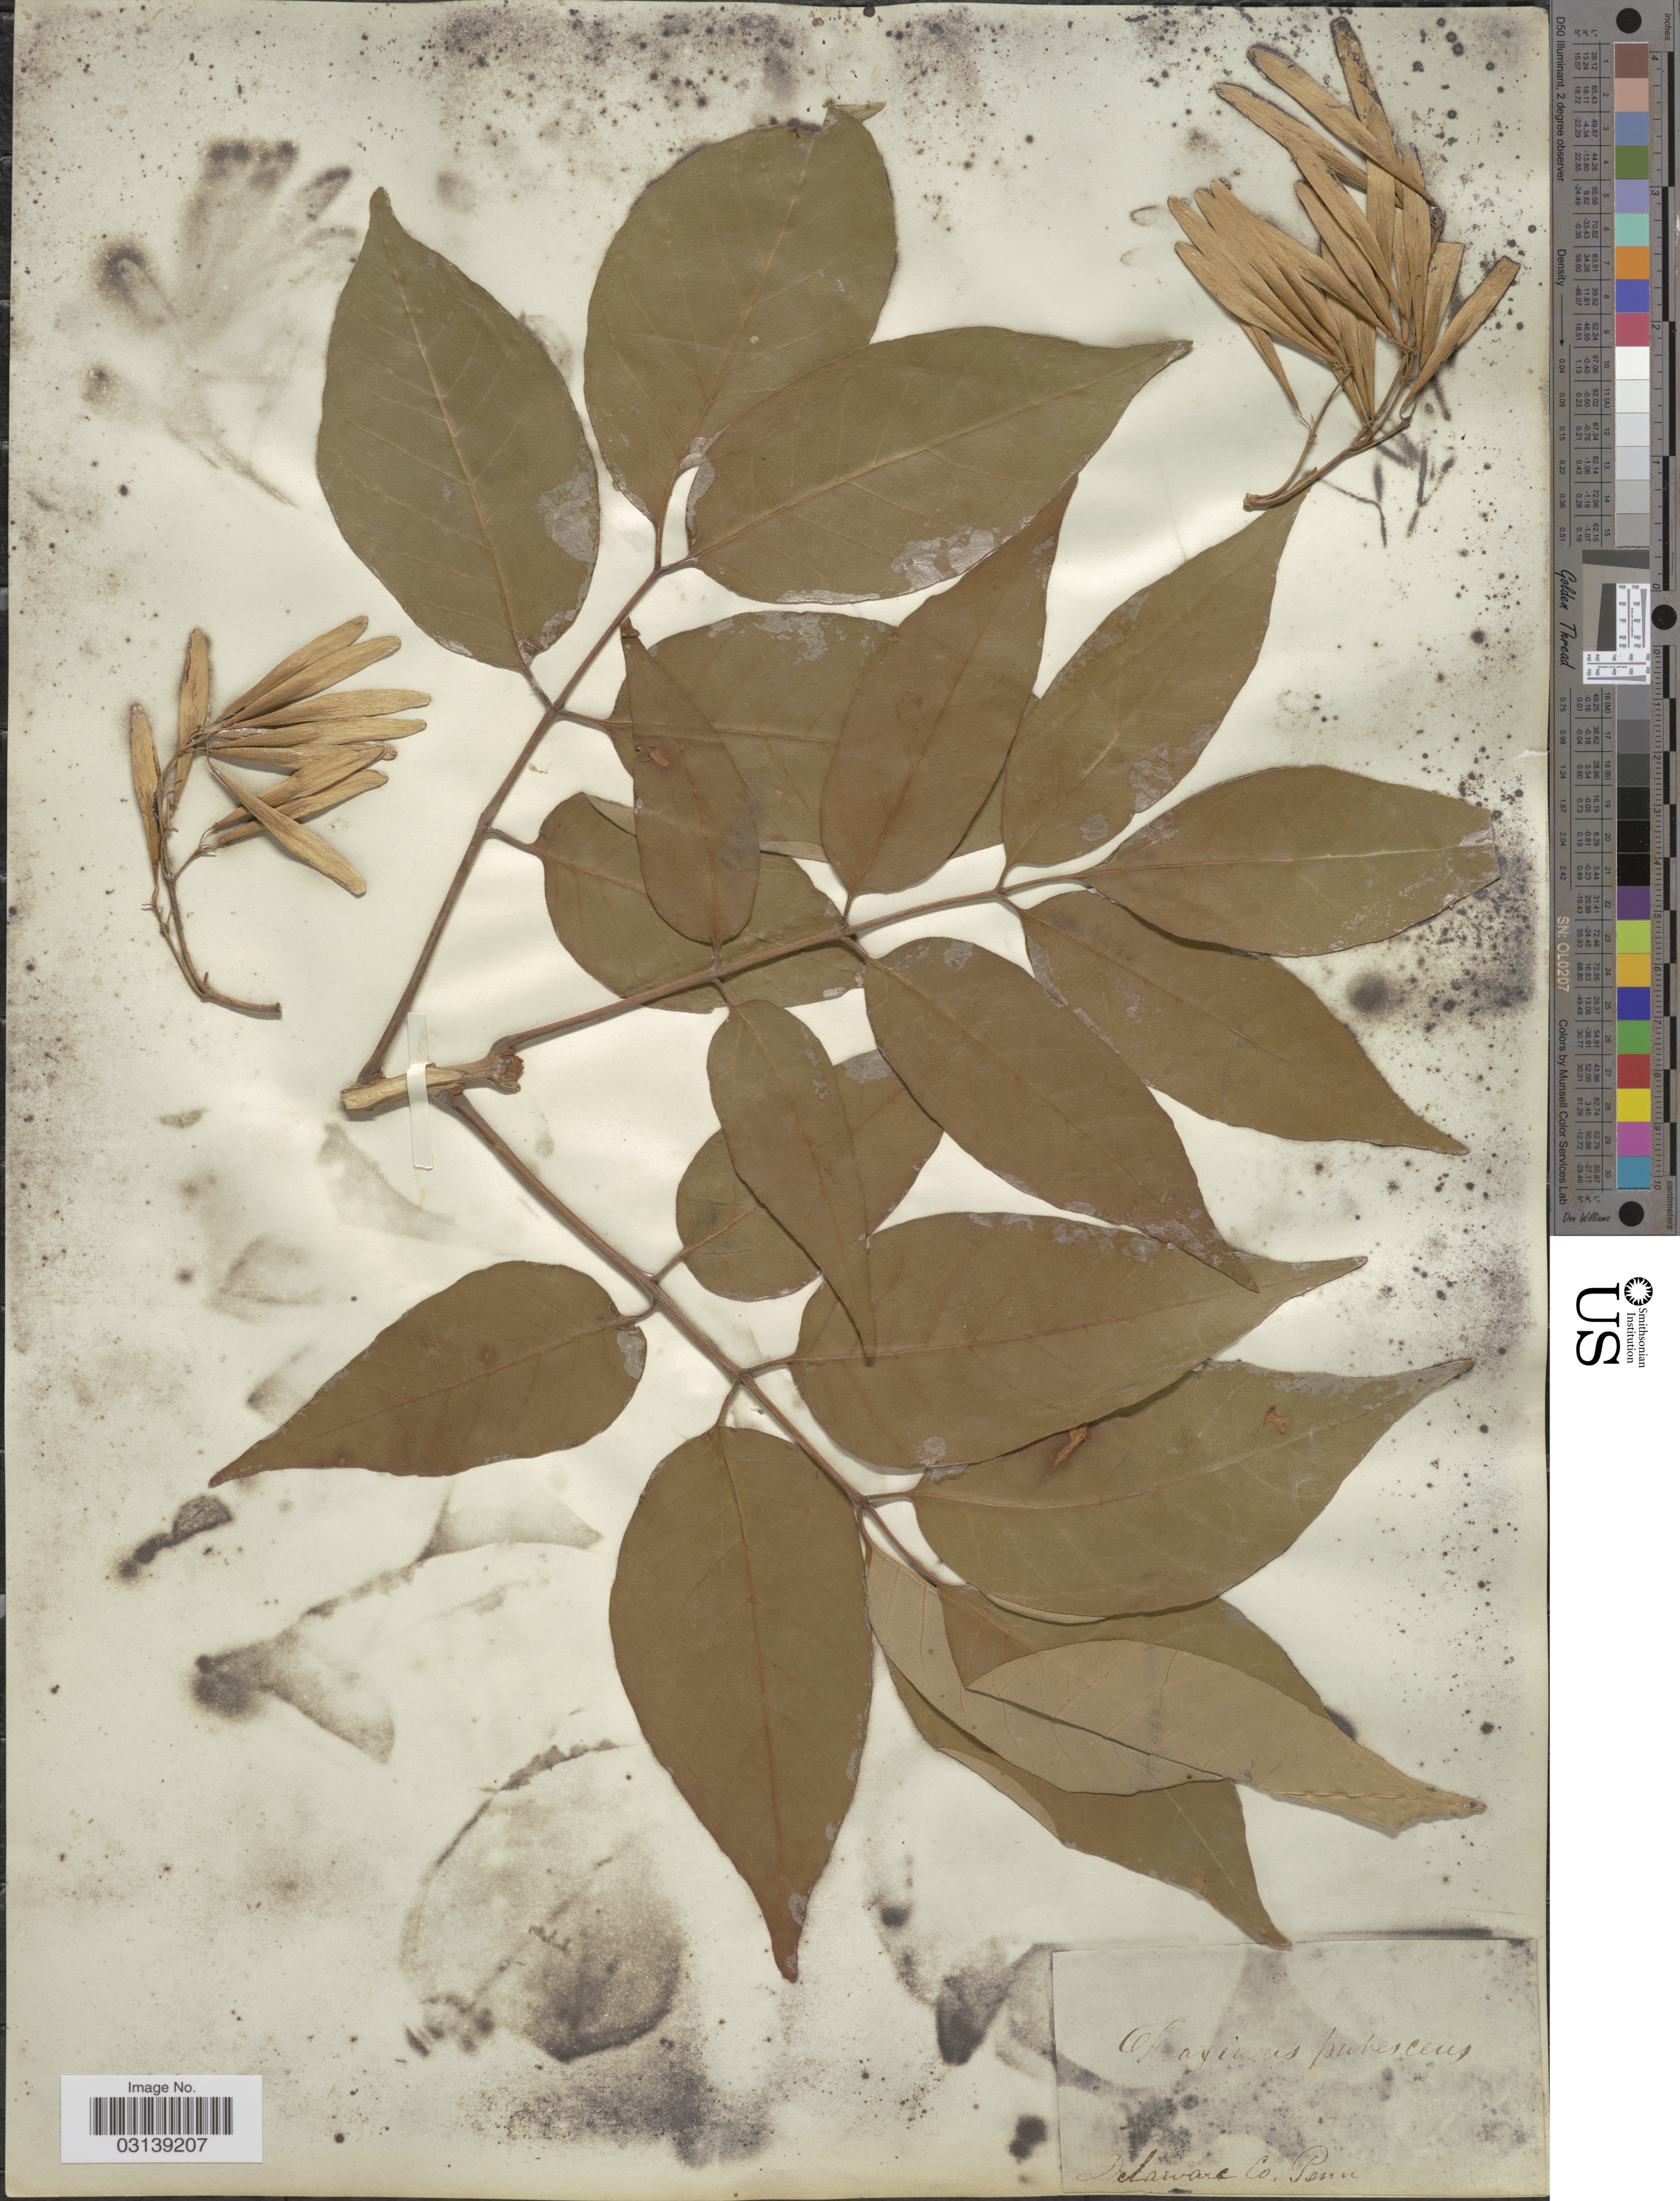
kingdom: Plantae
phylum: Tracheophyta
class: Magnoliopsida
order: Lamiales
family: Oleaceae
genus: Fraxinus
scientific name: Fraxinus pennsylvanica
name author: Marshall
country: United States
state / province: Pennsylvania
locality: Delaware Co.